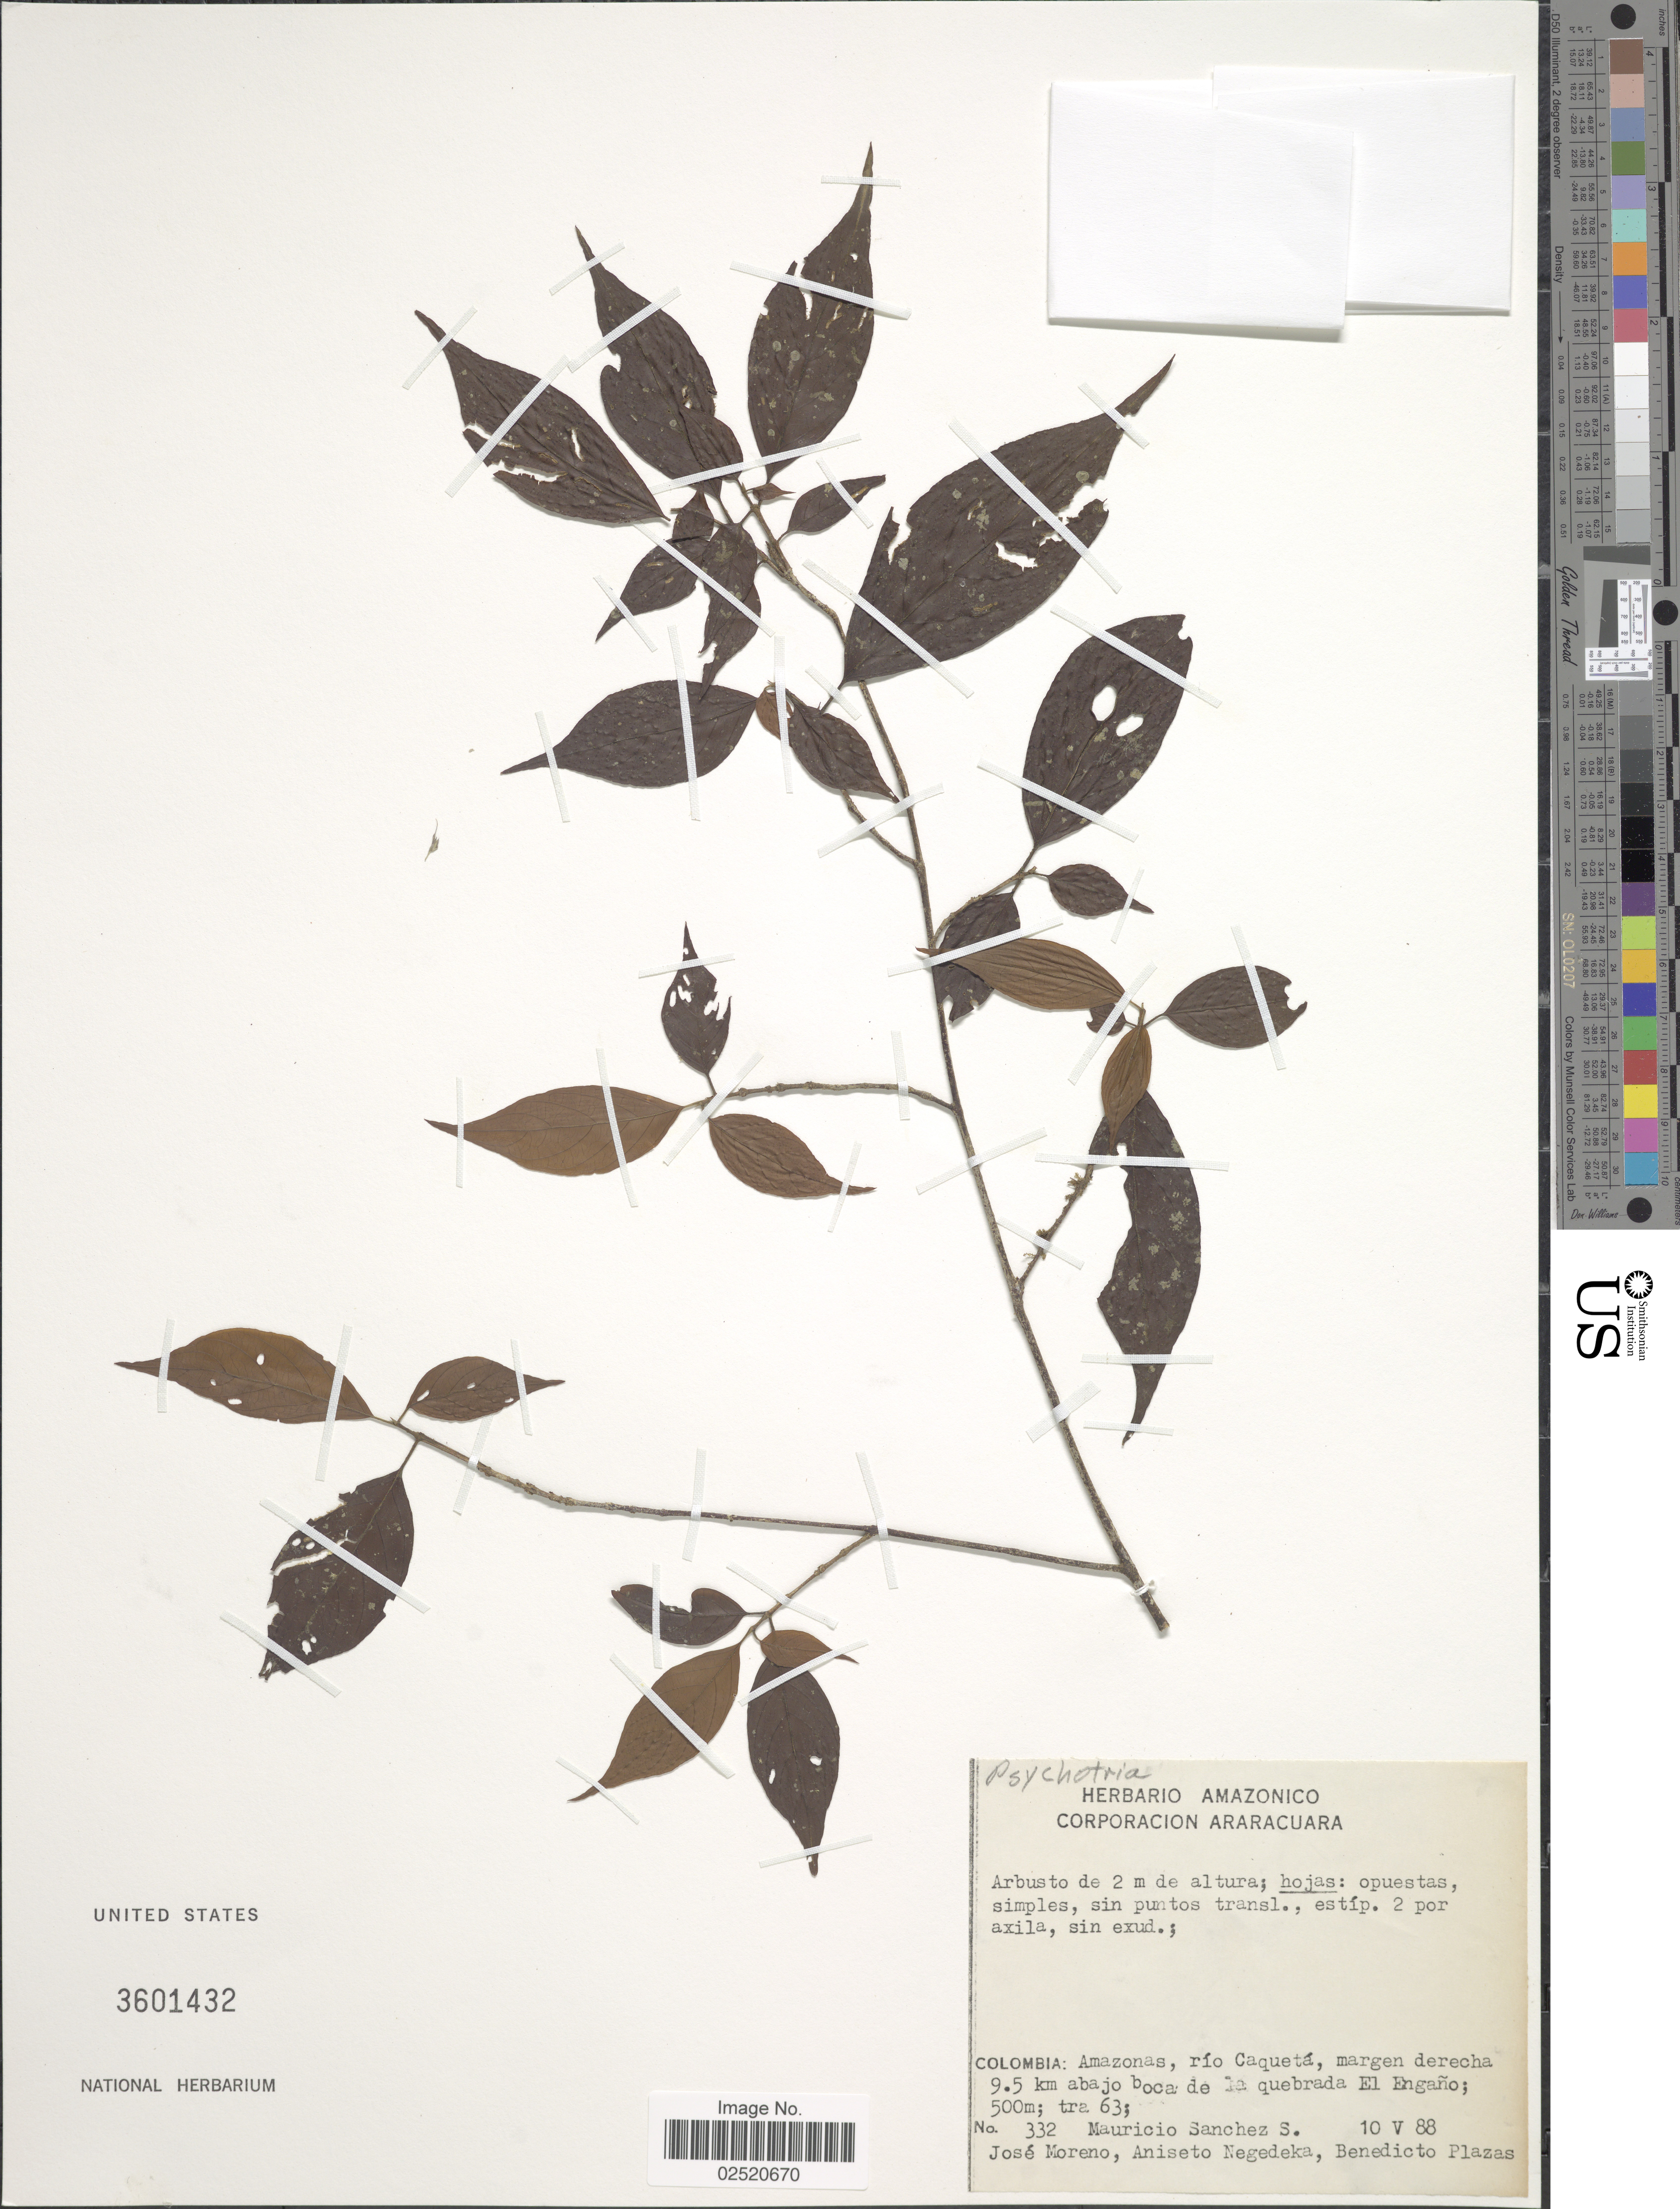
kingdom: Plantae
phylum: Tracheophyta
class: Magnoliopsida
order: Gentianales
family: Rubiaceae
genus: Psychotria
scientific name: Psychotria sp.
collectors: M. Sanchez S., J. Moreno, A. Negedeka & B. Plazas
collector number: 332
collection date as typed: Transcribed d/m/y: 10/5/88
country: Colombia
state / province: Amazônas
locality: Río Caquetá, margen derecha 9.5 km abajo boca de la quebrada El Engaño; tra 63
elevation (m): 500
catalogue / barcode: US 3601432